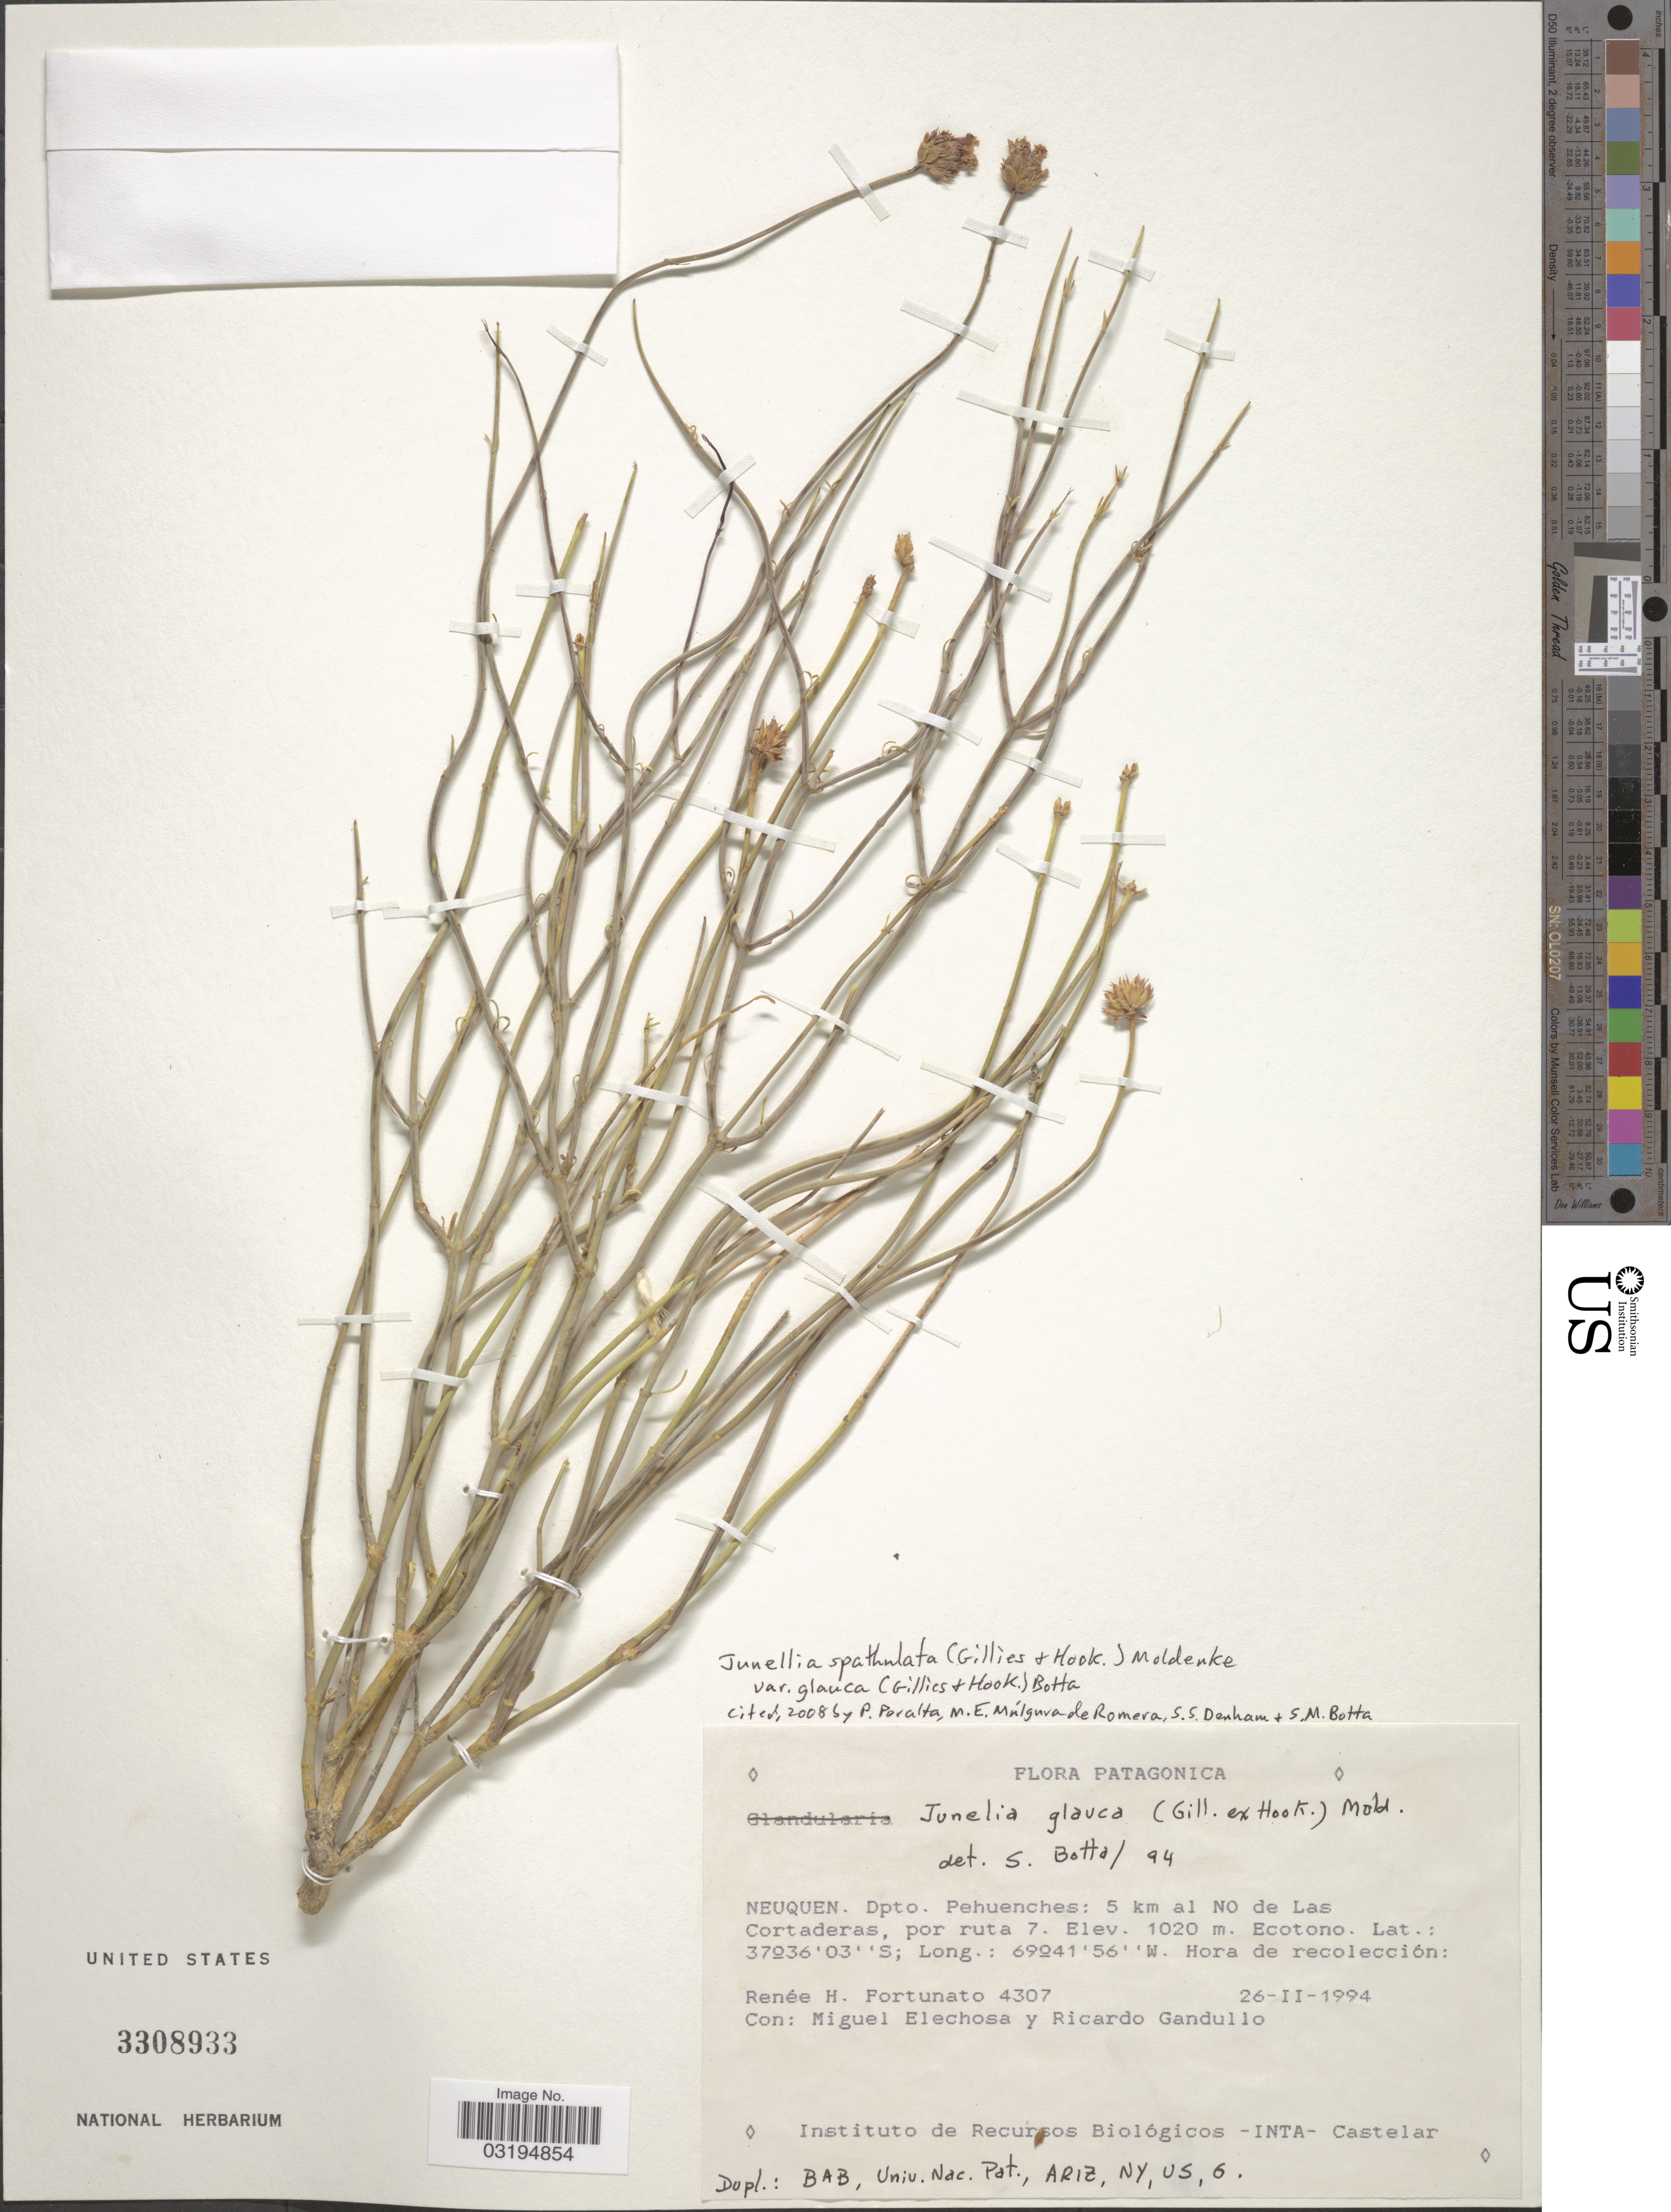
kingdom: Plantae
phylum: Tracheophyta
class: Magnoliopsida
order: Lamiales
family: Verbenaceae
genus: Junellia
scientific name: Junellia spathulata var. glauca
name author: (Gillies & Hook.) Botta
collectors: R. H. Fortunato, M. Elechosa & R. Gandullo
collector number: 4307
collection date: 1944-02-26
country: Argentina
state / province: Neuquen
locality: Patagonica. Dpto. Pehuenches: 5 km al NO de Las Cortaderas, por ruta 7.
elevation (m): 1020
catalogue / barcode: US 3308933